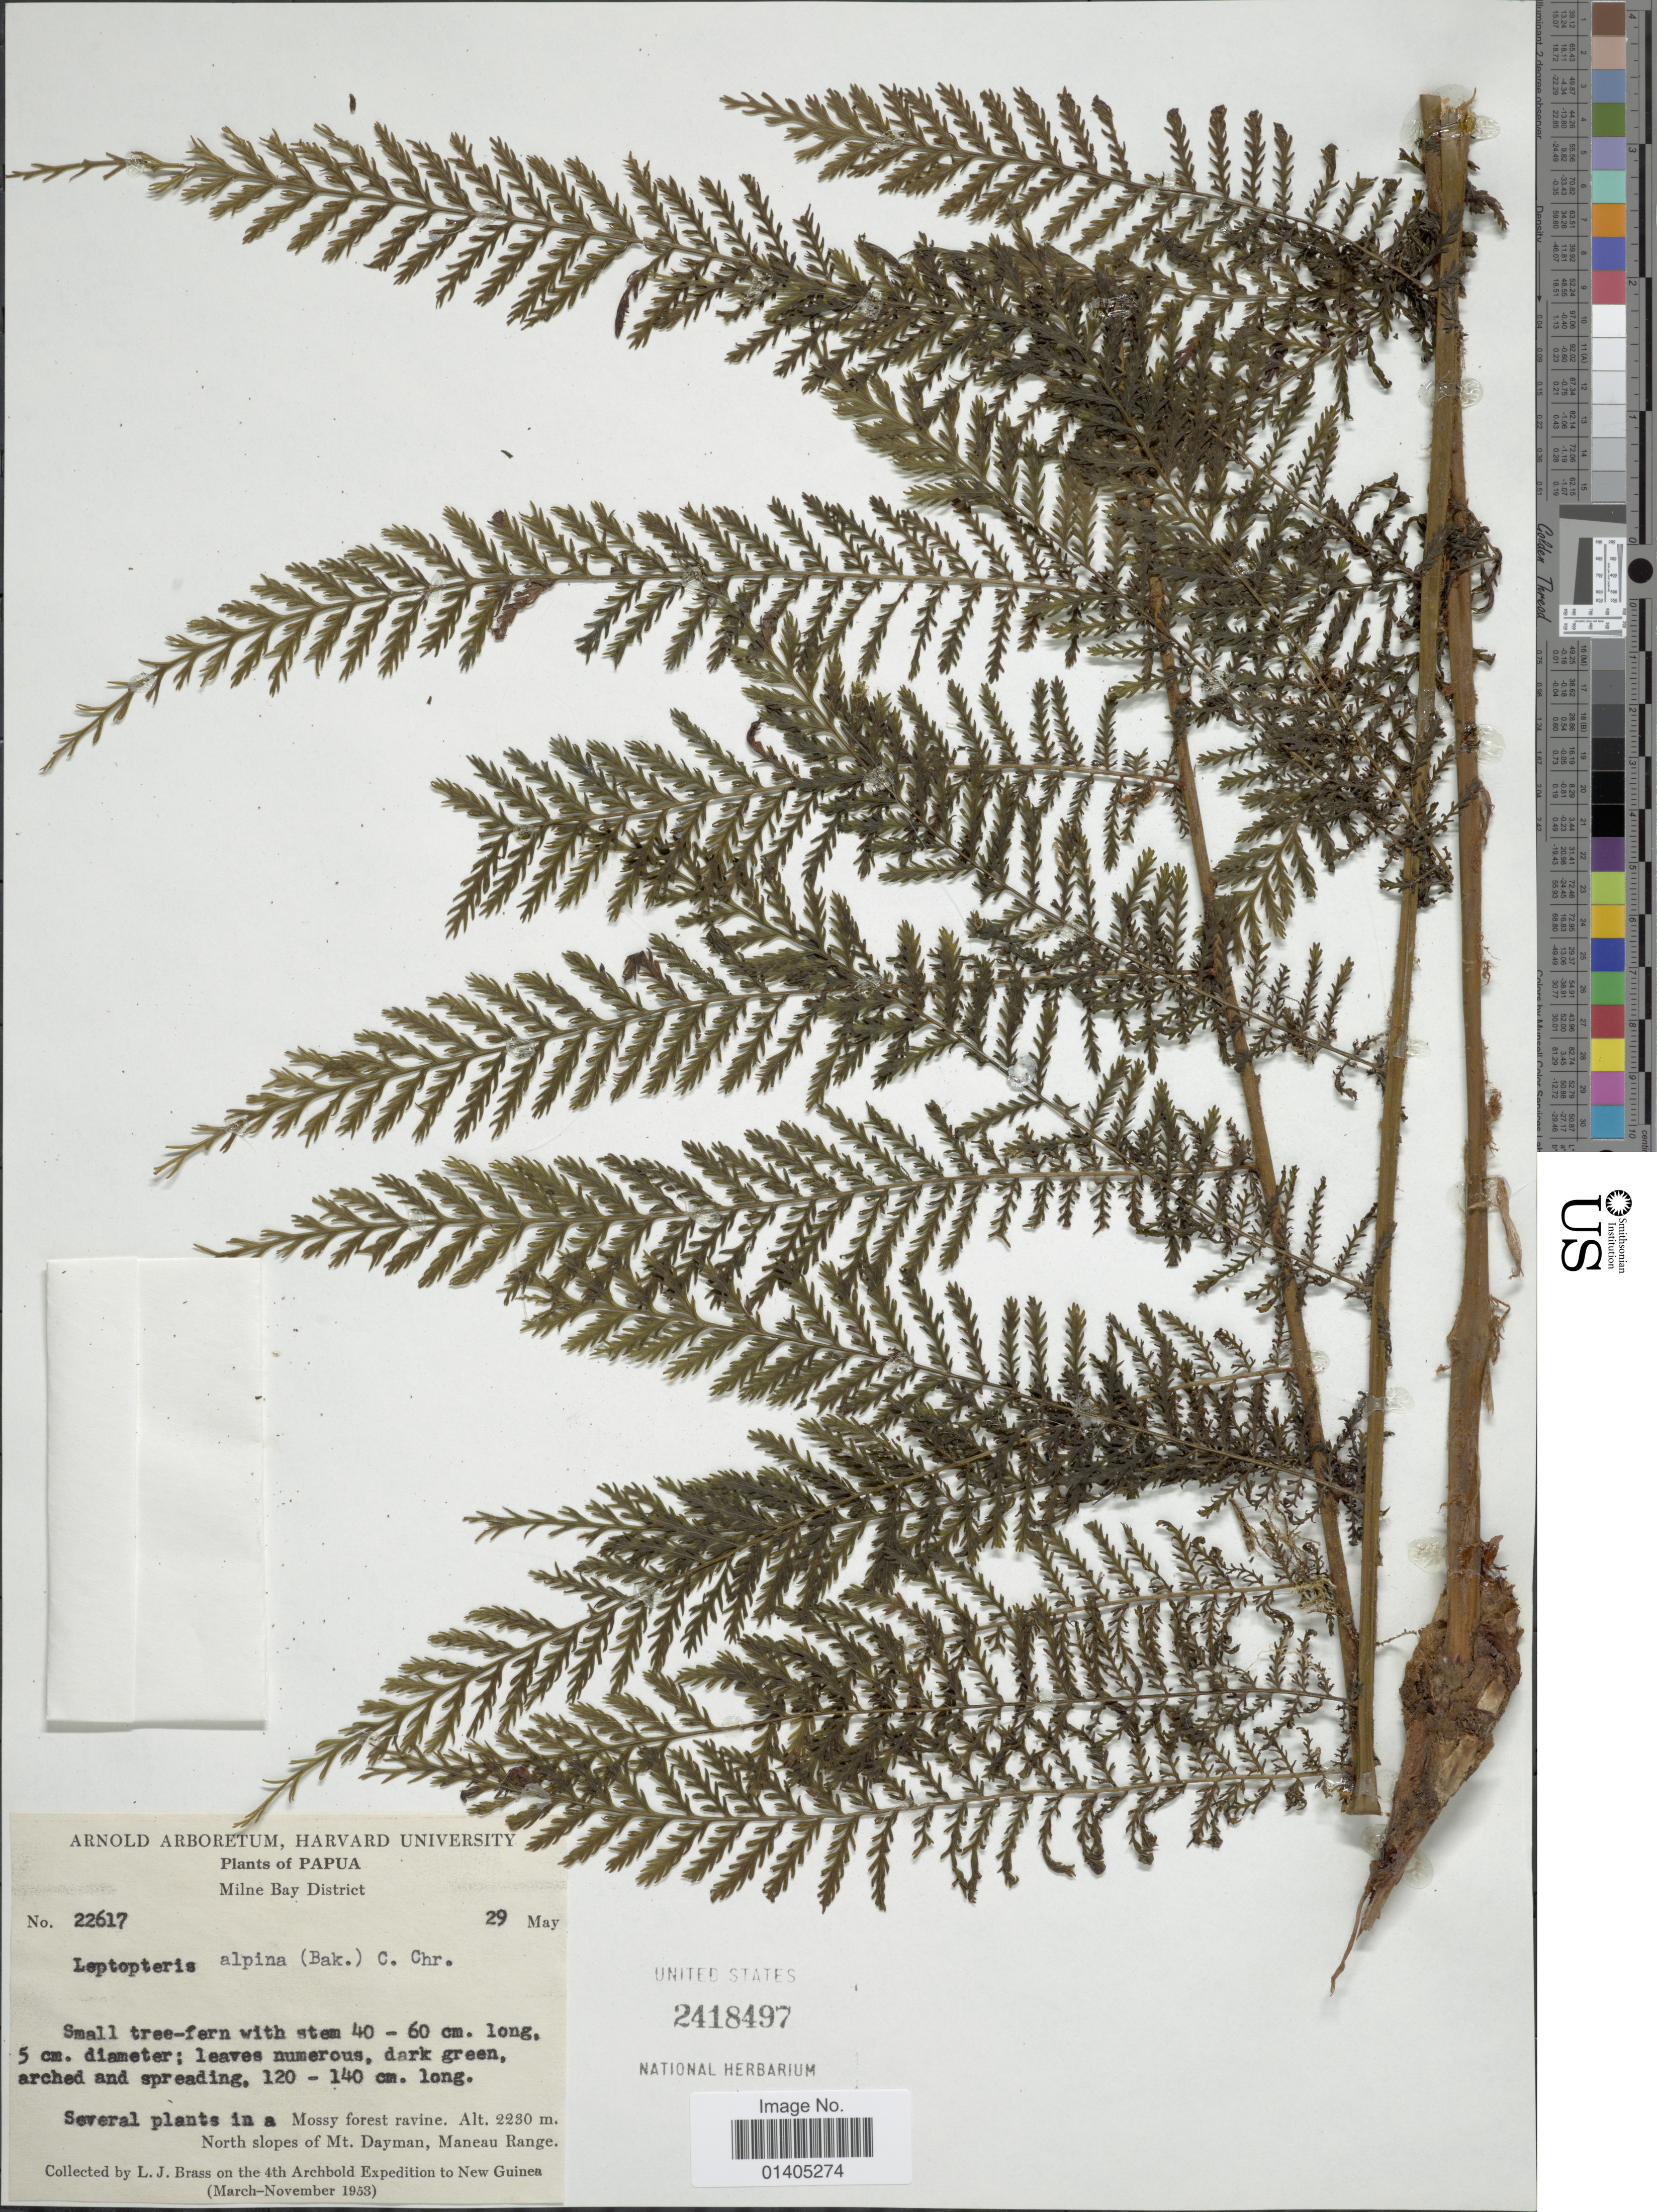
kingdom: Plantae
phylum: Tracheophyta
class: Polypodiopsida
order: Osmundales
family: Osmundaceae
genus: Leptopteris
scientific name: Leptopteris alpina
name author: (Baker) C. Chr.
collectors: L. J. Brass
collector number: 22617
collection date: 1953-05-29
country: Papua New Guinea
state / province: Milne Bay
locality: Milne Bay District, North slopes of Mt Daymna, Maneau Range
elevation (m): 2230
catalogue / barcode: US 2418497